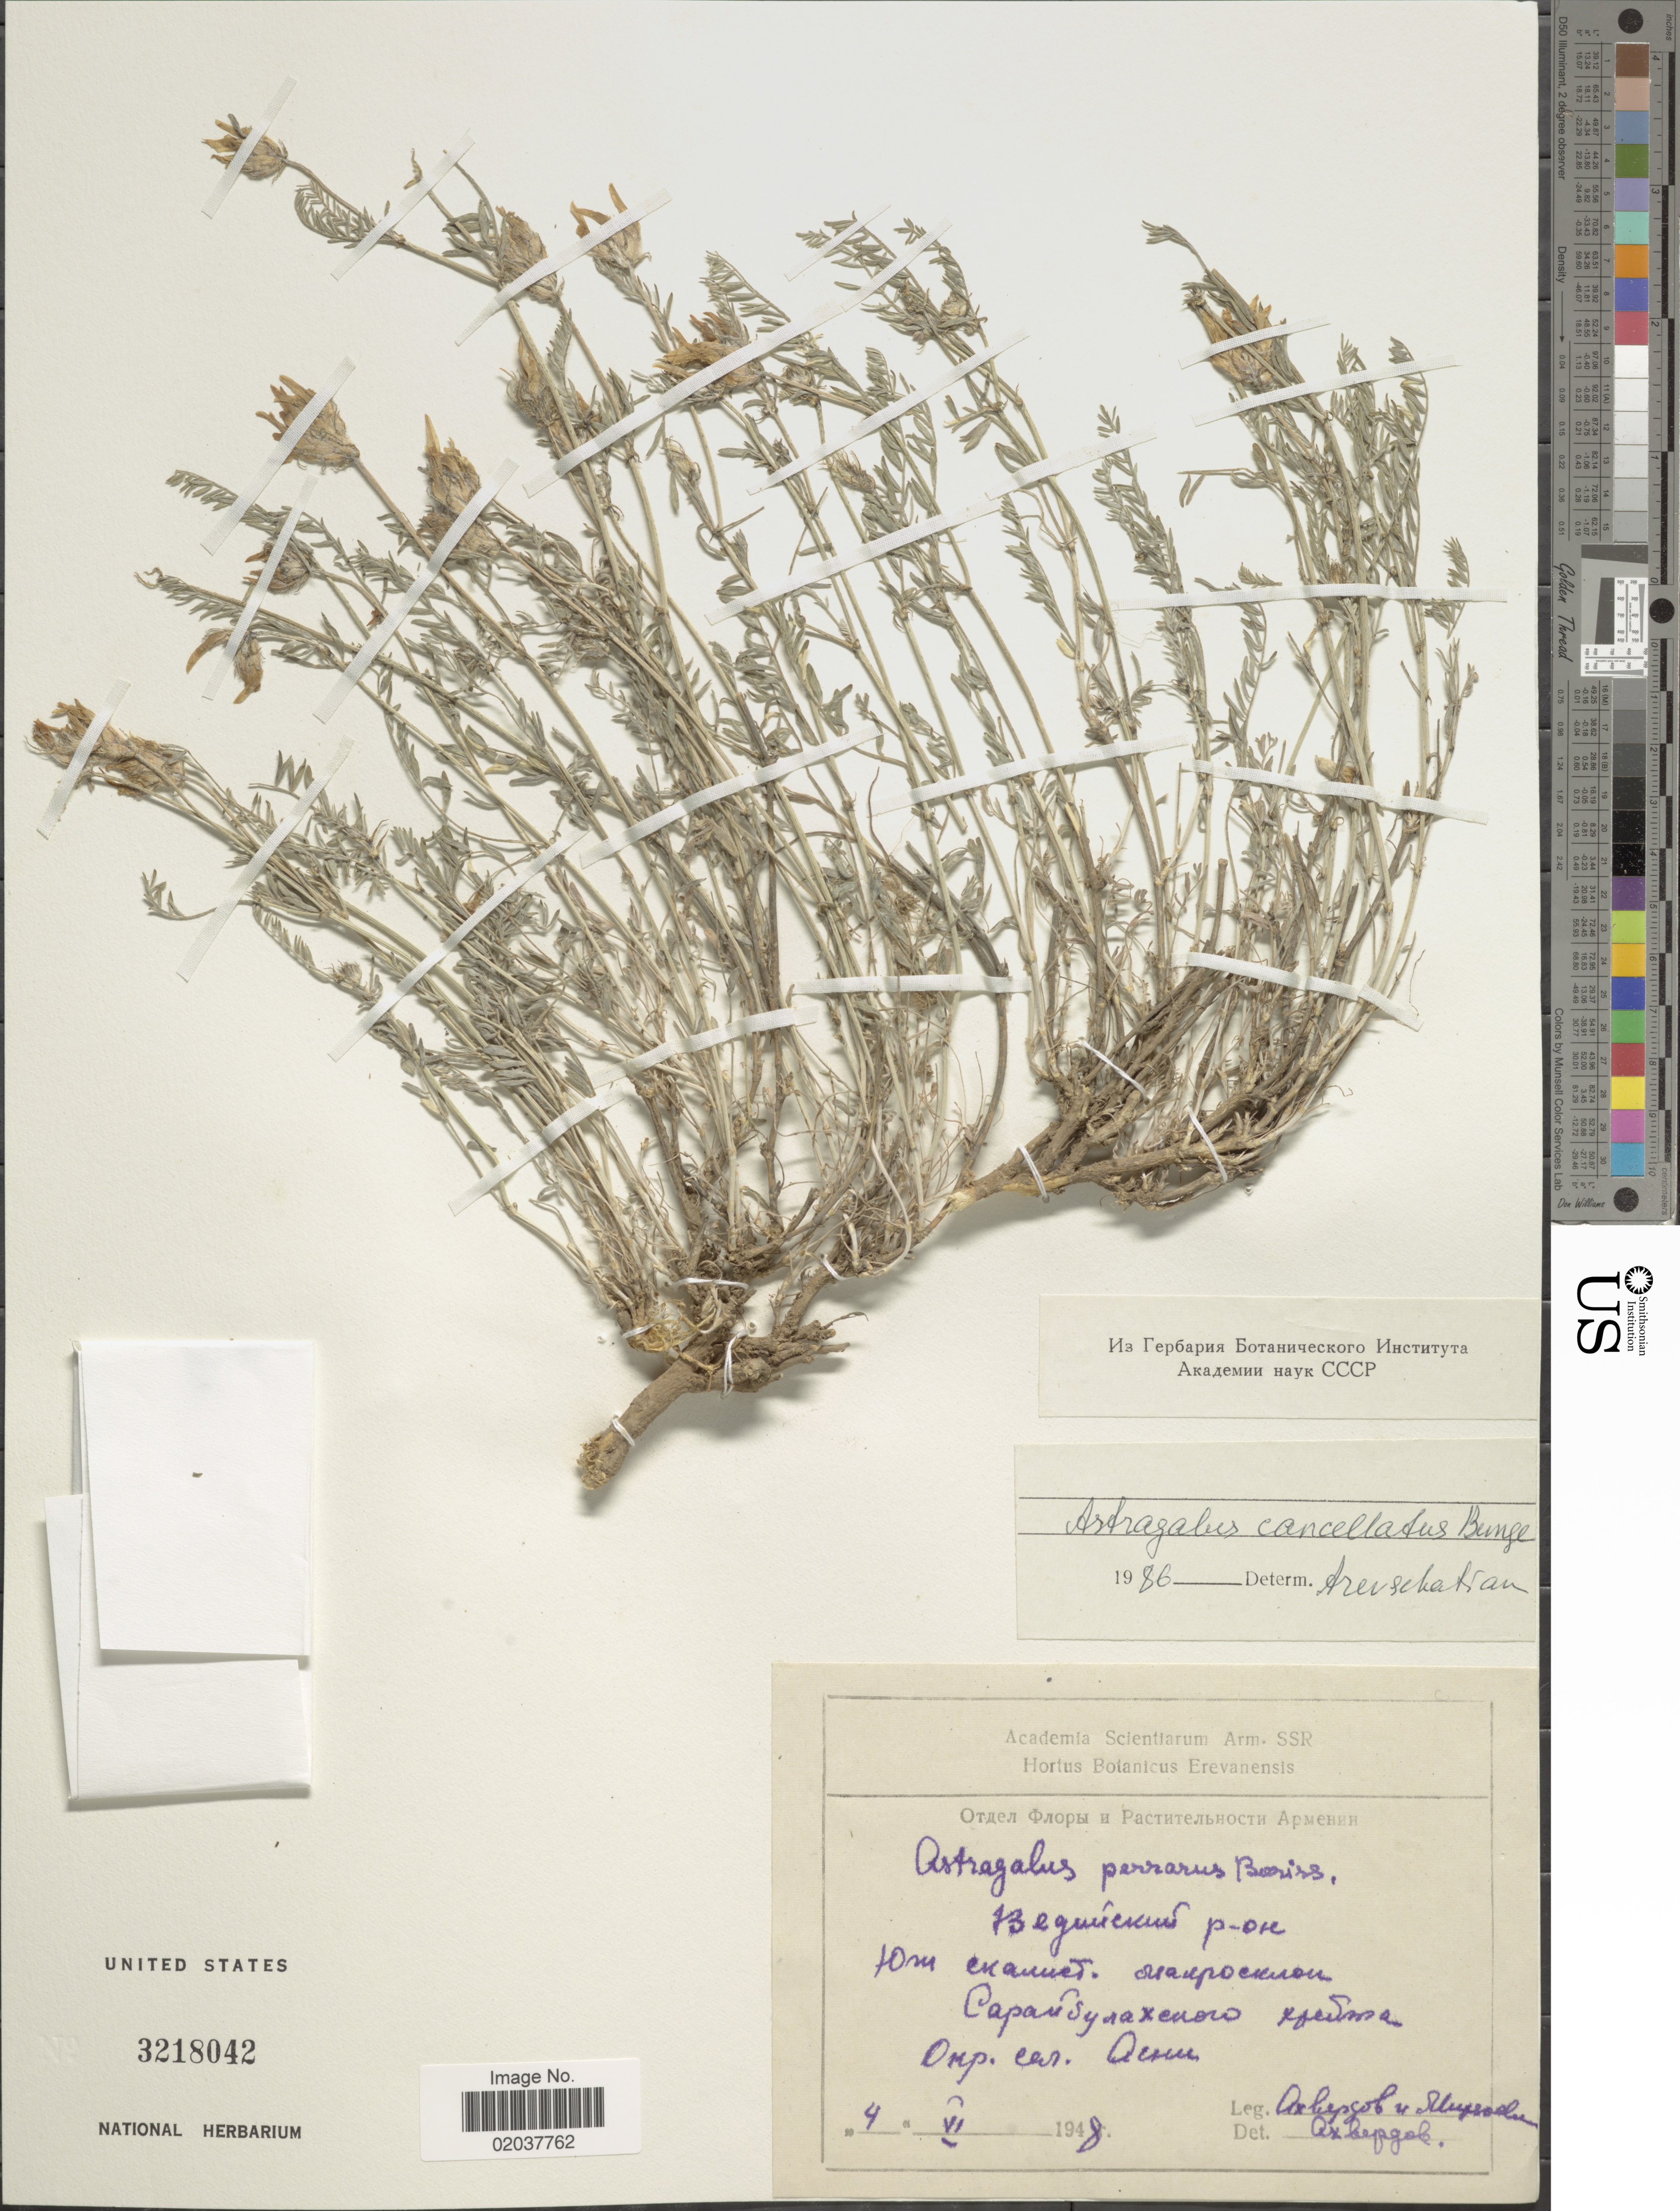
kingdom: Plantae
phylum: Tracheophyta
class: Magnoliopsida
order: Fabales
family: Fabaceae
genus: Astragalus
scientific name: Astragalus cancellatus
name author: Bunge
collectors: Akhverdov & Mirzoeva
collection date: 1948-06-04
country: Armenia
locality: Vedinskiy Rayon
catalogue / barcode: US 3218042